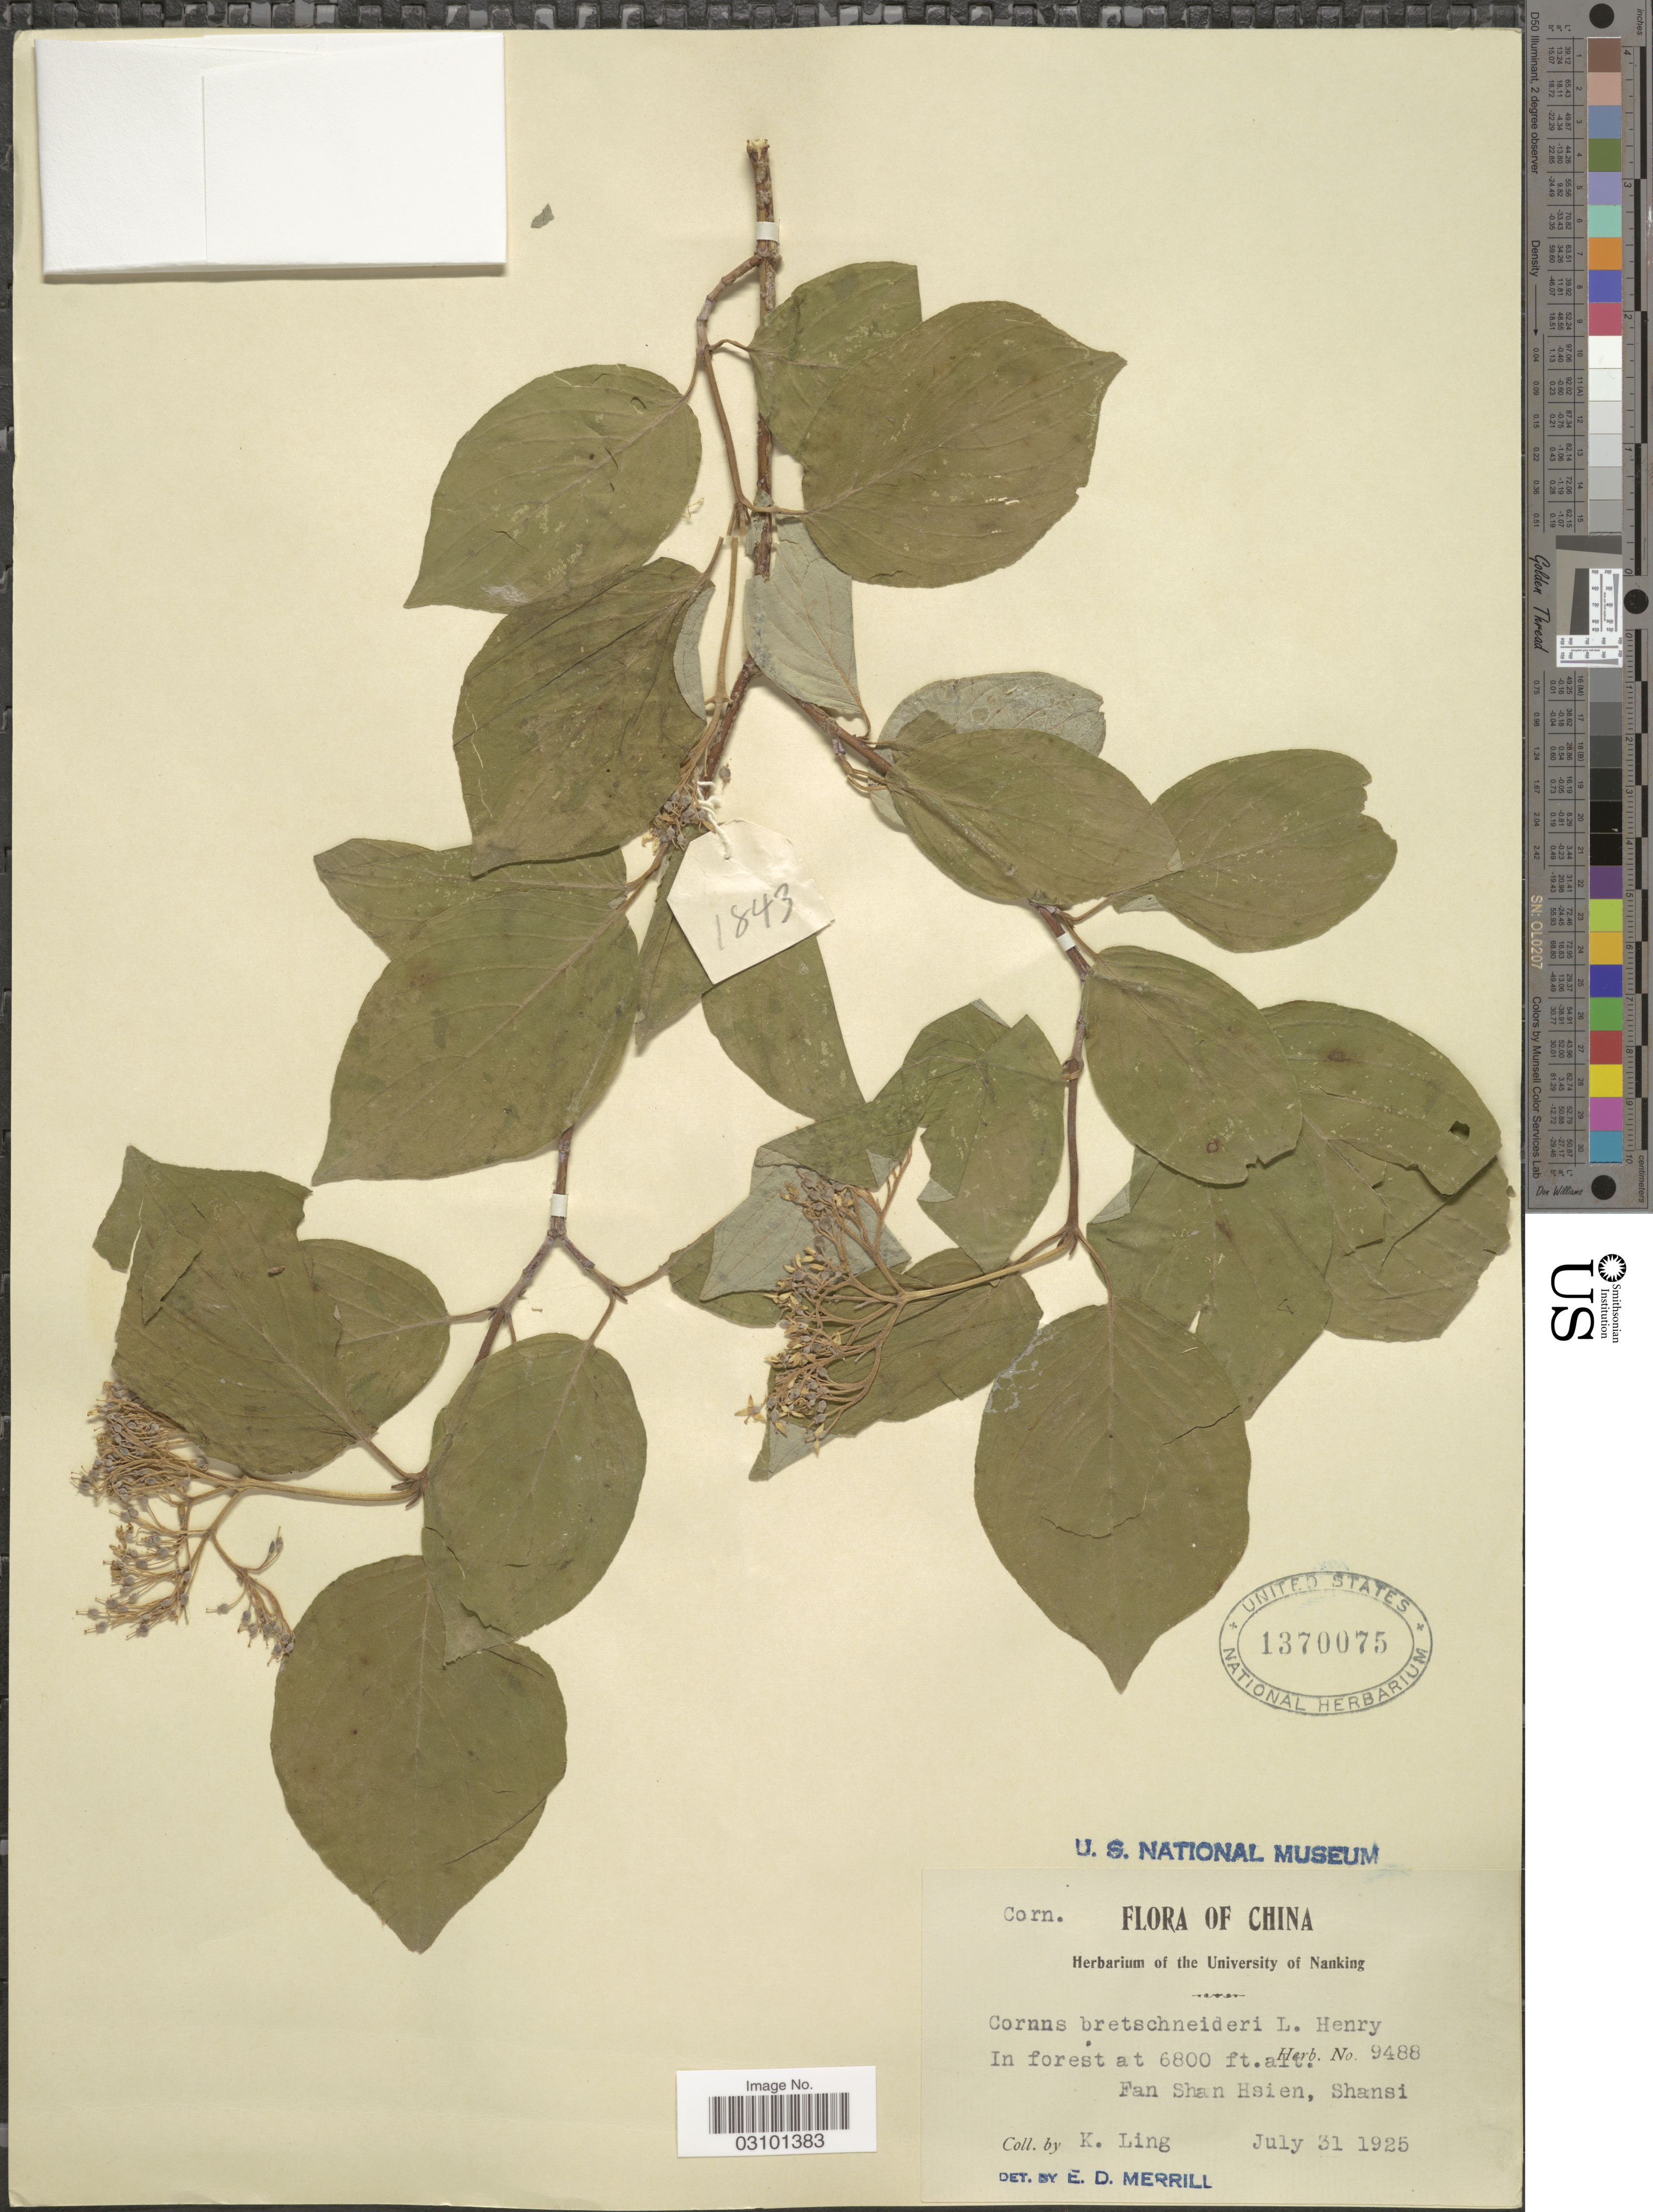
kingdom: Plantae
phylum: Tracheophyta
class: Magnoliopsida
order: Cornales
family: Cornaceae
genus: Cornus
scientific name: Cornus bretschneideri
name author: L.Henry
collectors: K. Ling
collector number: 9488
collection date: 1925-07-31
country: China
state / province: Shanxi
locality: Fan Shan Hsien, Shansi.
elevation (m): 2073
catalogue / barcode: US 1370075